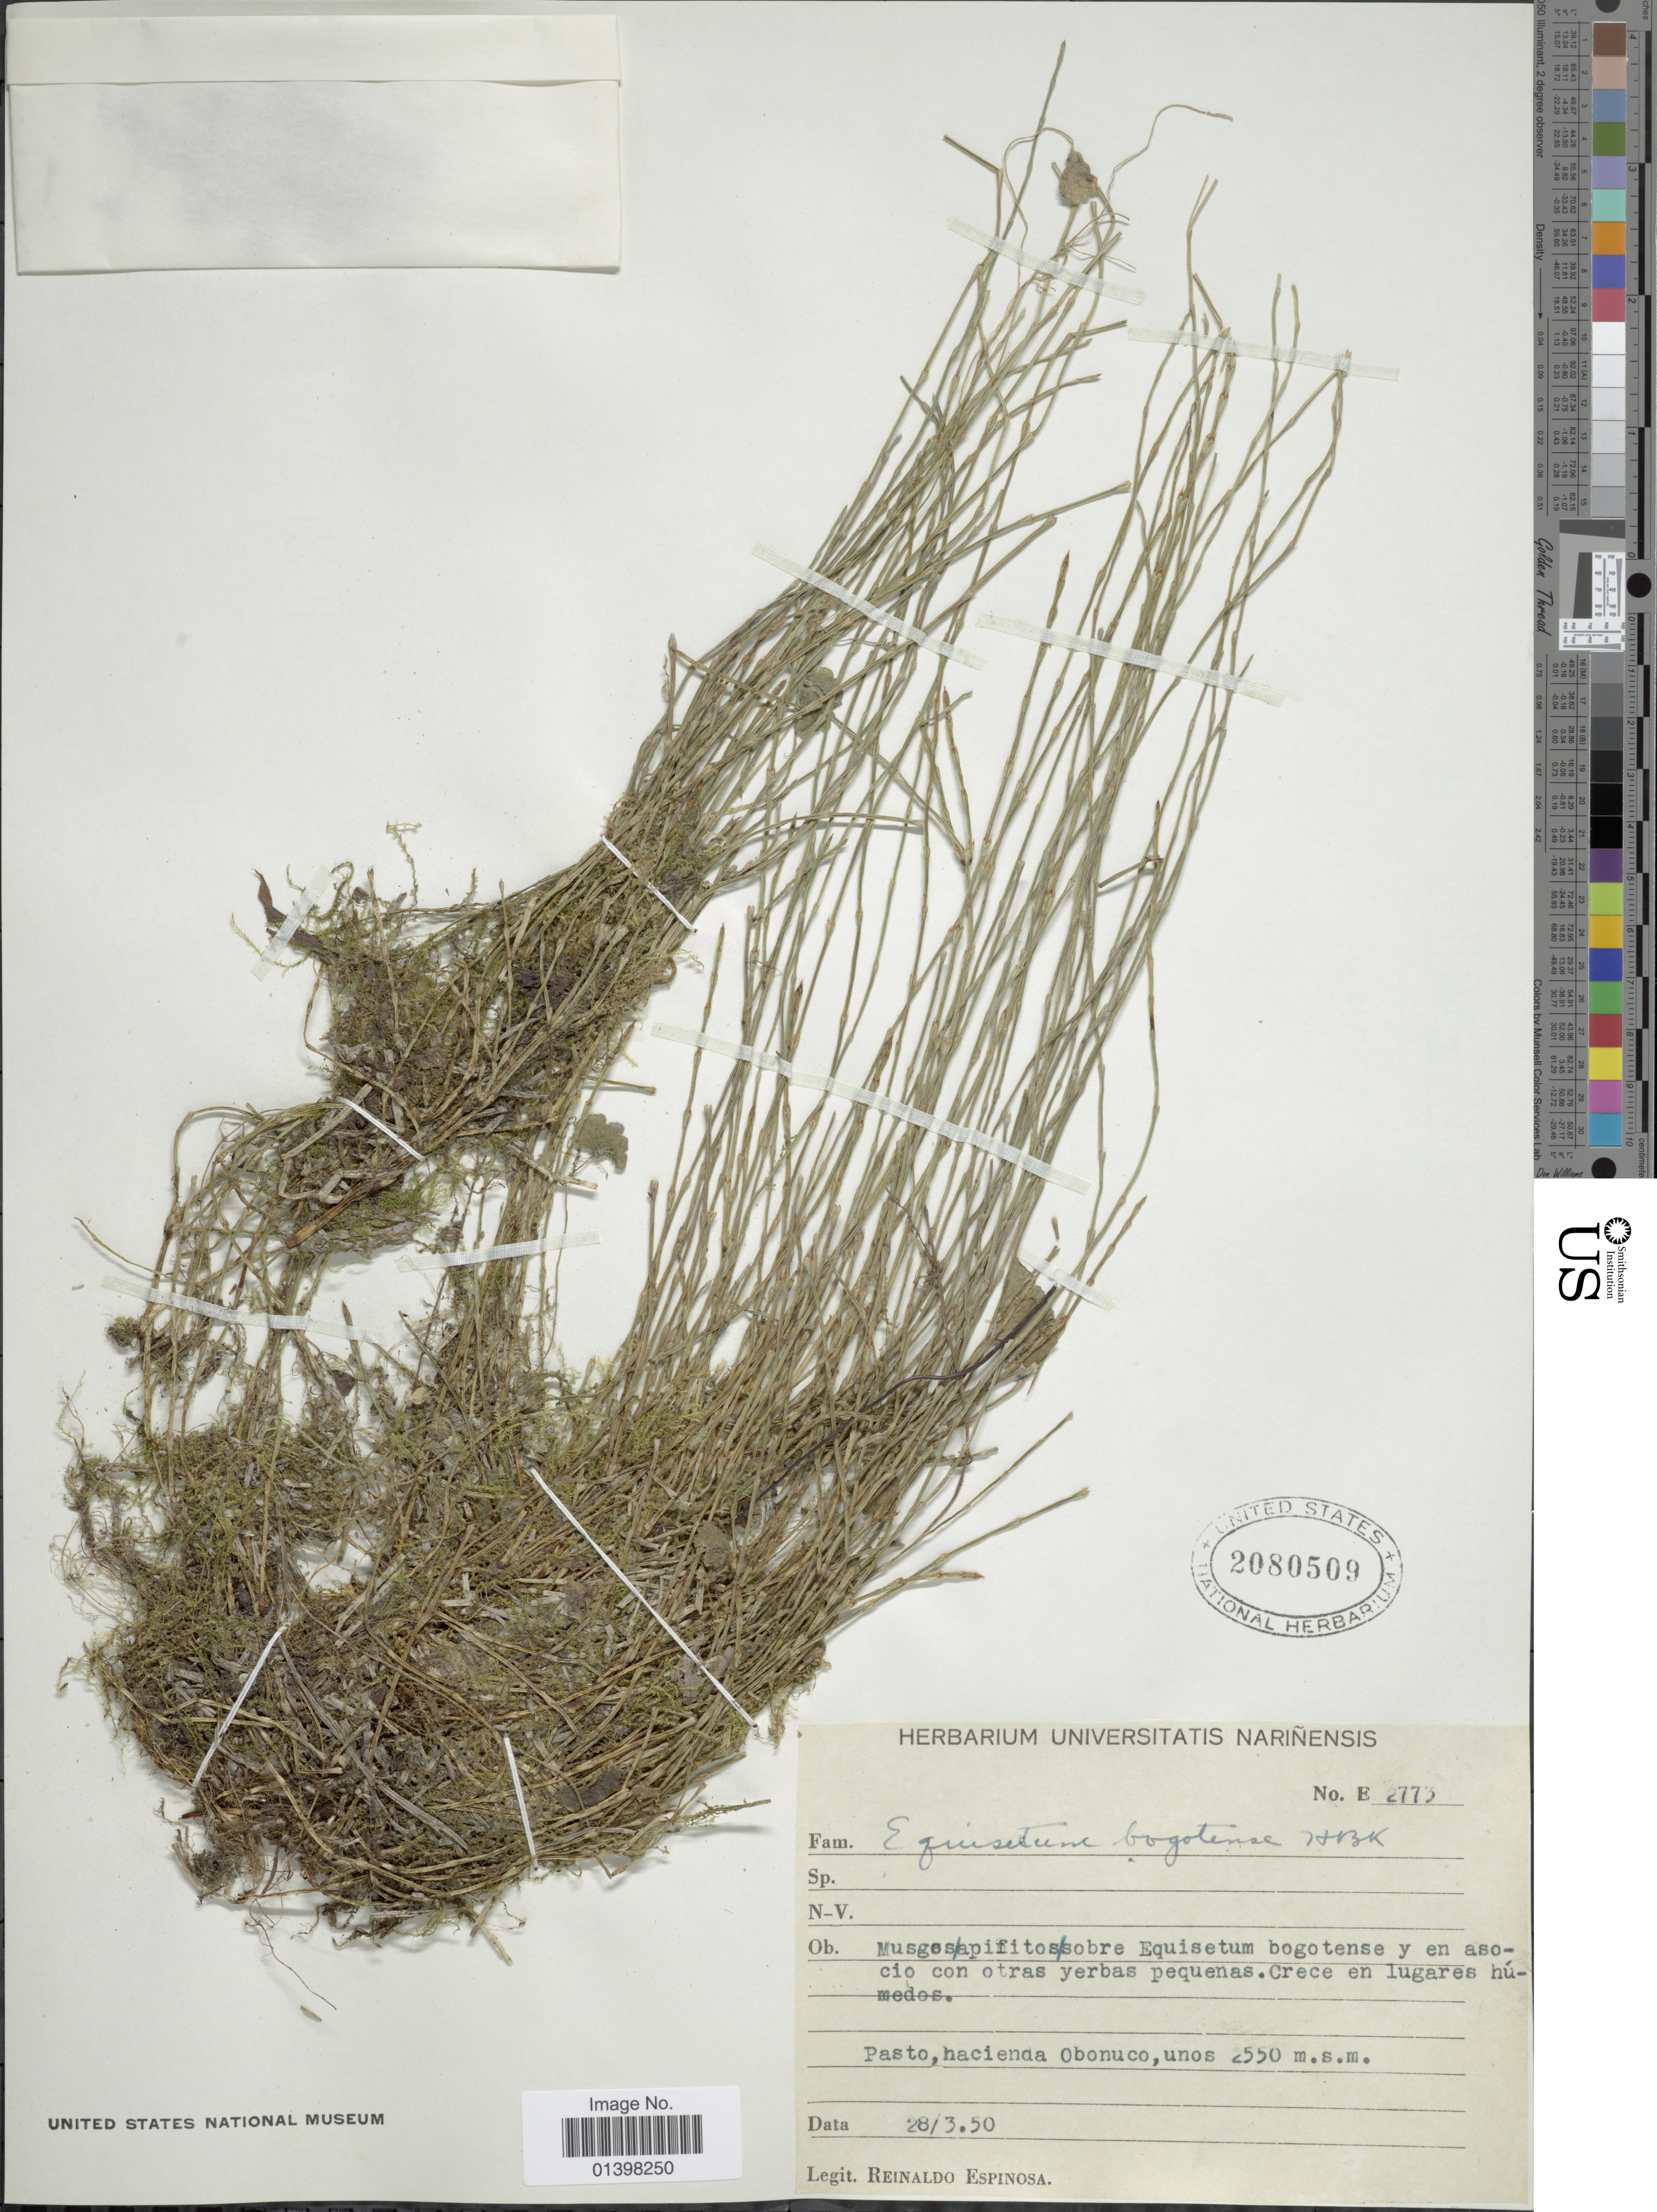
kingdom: Plantae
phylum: Tracheophyta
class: Polypodiopsida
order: Equisetales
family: Equisetaceae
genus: Equisetum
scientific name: Equisetum bogotense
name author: Kunth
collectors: R. Espinosa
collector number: E 2773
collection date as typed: Transcribed d/m/y: 28/3/50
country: Colombia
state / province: Nariño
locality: Pasto, hacienda Obonuco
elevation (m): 2550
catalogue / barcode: US 2080509